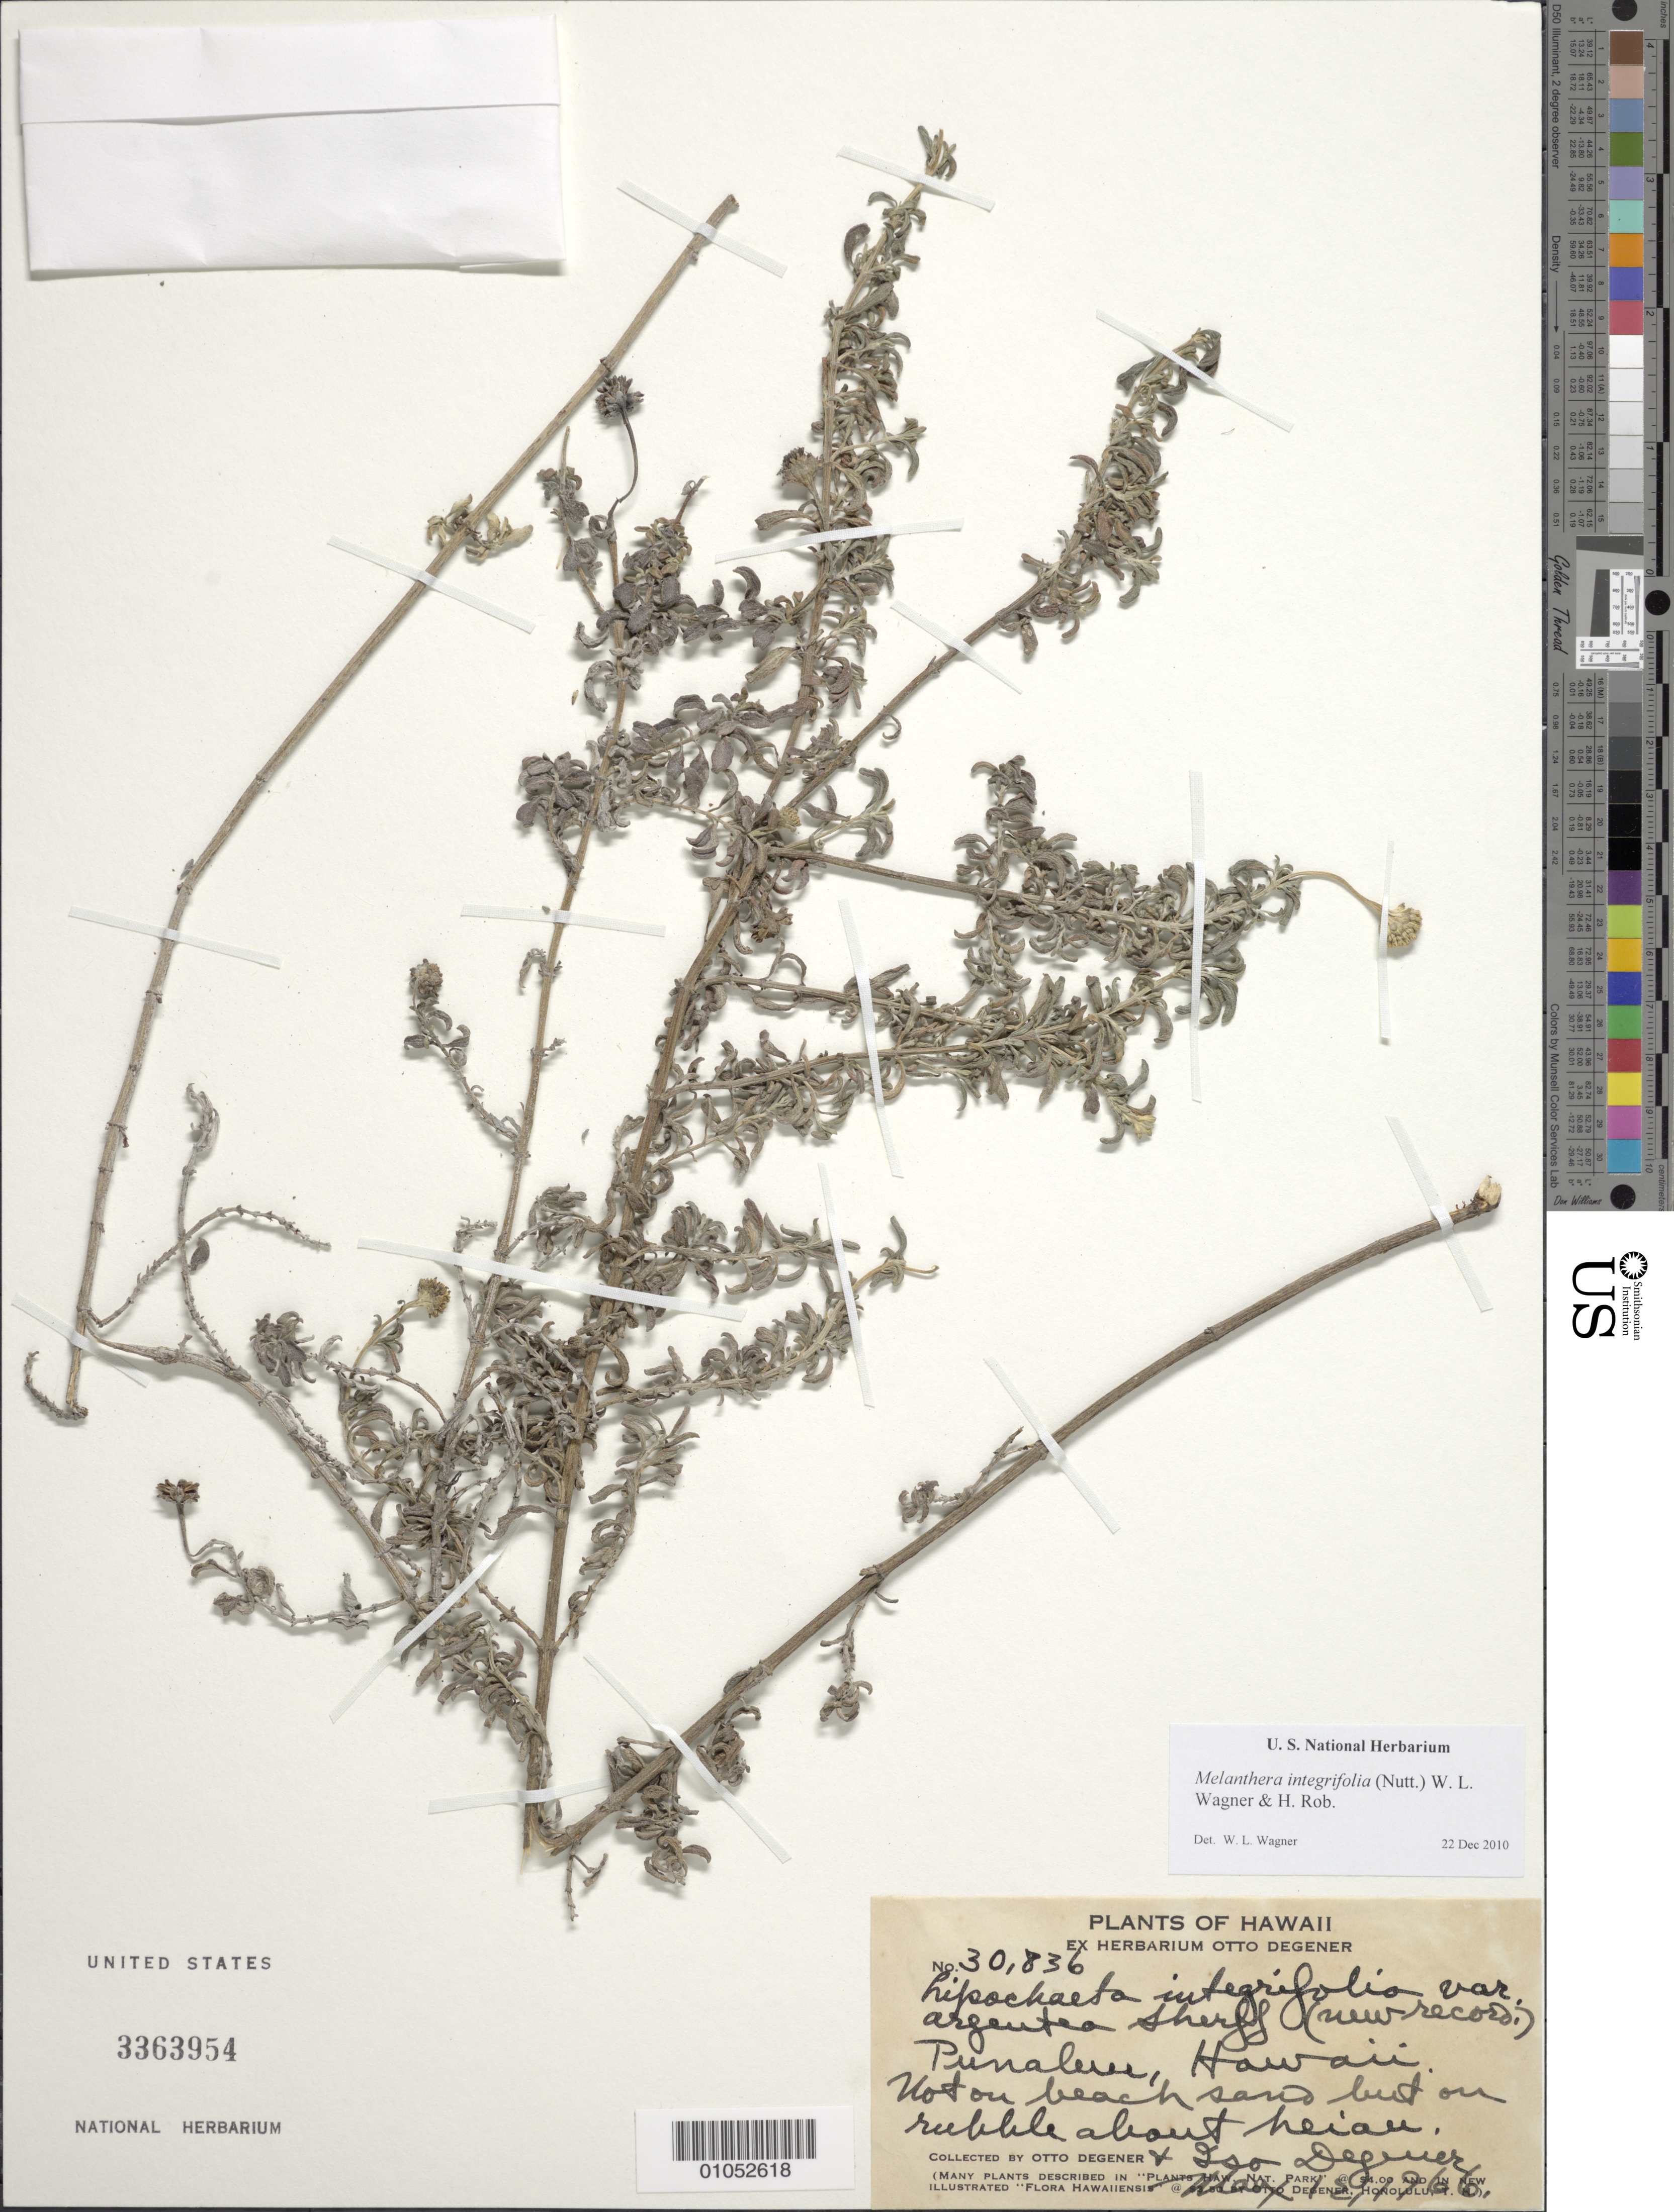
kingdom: Plantae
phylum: Tracheophyta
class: Magnoliopsida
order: Asterales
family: Asteraceae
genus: Wollastonia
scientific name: Wollastonia integrifolia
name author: (Nutt.) Orchard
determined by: Wagner, W. L., (BOT), Smithsonian Institution - National Museum of Natural History (UNITED STATES)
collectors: O. Degener & I. Degener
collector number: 30836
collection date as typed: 12 May 1966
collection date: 1966-05-12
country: United States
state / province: Hawaii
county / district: Honolulu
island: Oahu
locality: Punaluu, not on beach sand but on rubble about heiau.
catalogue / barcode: US 3363954